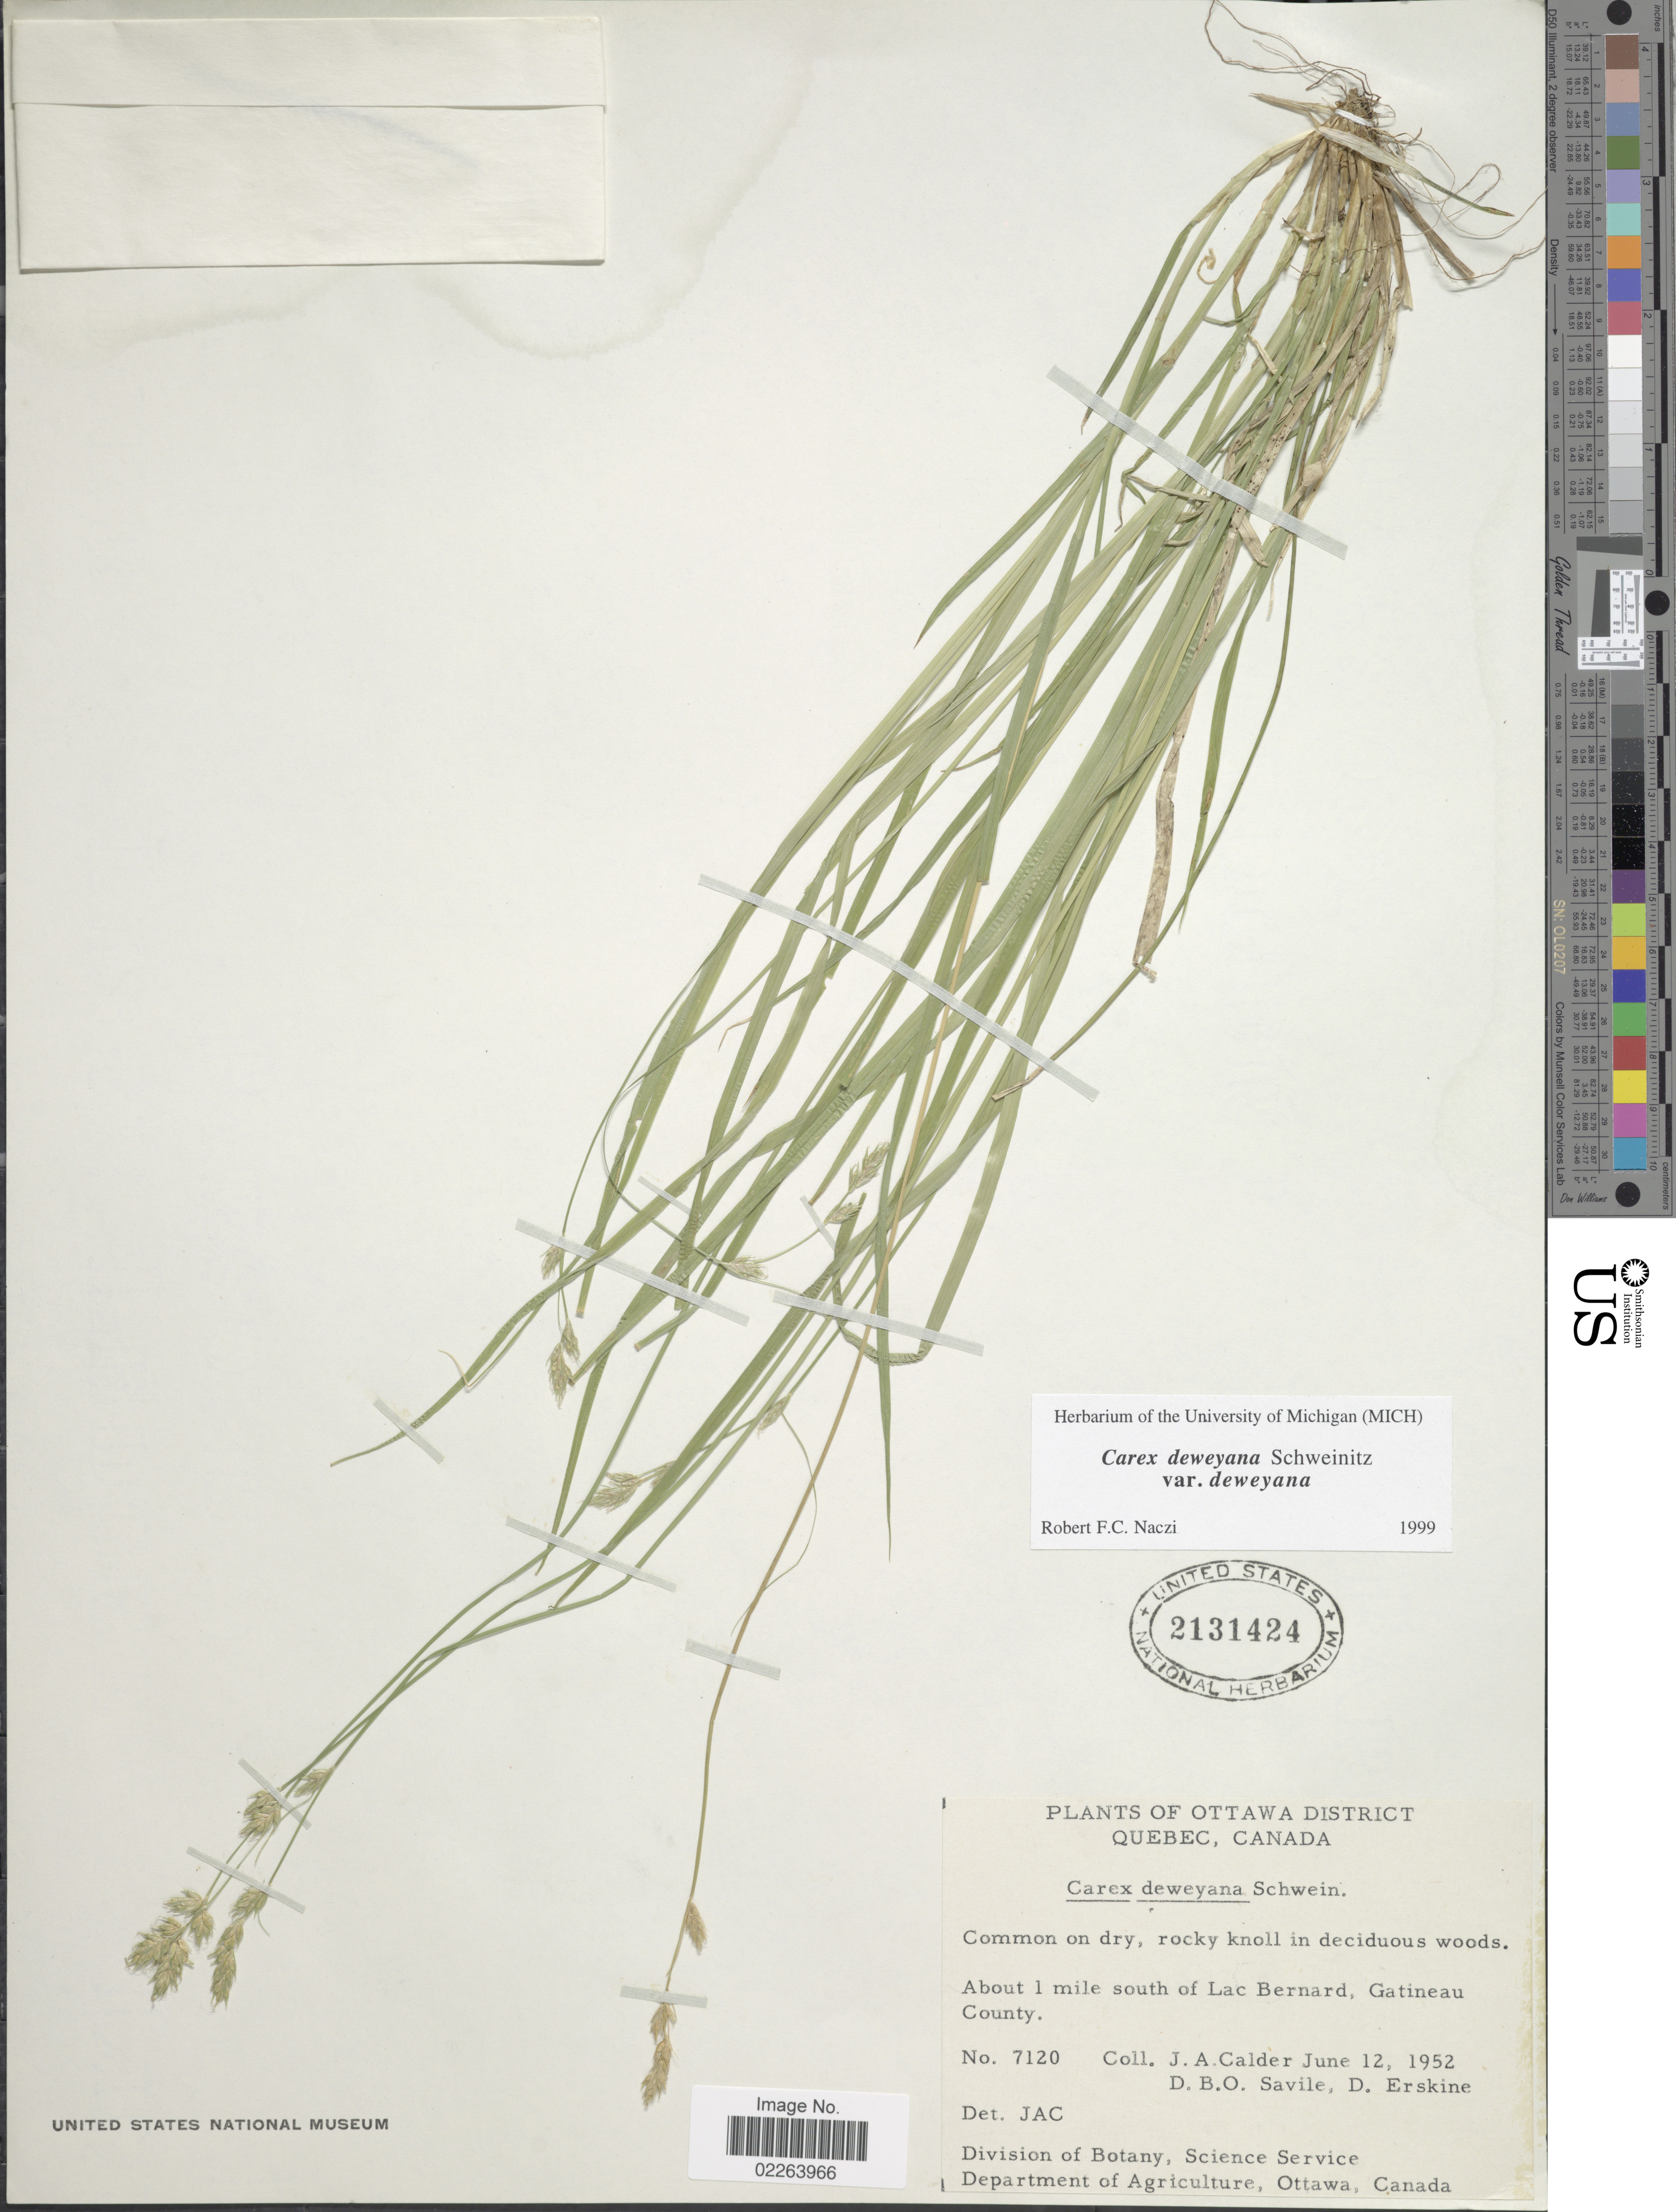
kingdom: Plantae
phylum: Tracheophyta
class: Liliopsida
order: Poales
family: Cyperaceae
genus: Carex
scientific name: Carex deweyana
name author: Schwein.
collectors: J. A. Calder, D. Savile & D. Erskine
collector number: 7120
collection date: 1952-06-12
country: Canada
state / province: Quebec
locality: Ottawa District, Common on dry, rocky knoll in deciduous woods, About 1 mile south of Lac Bernard, Gatineau County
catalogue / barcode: US 2131424